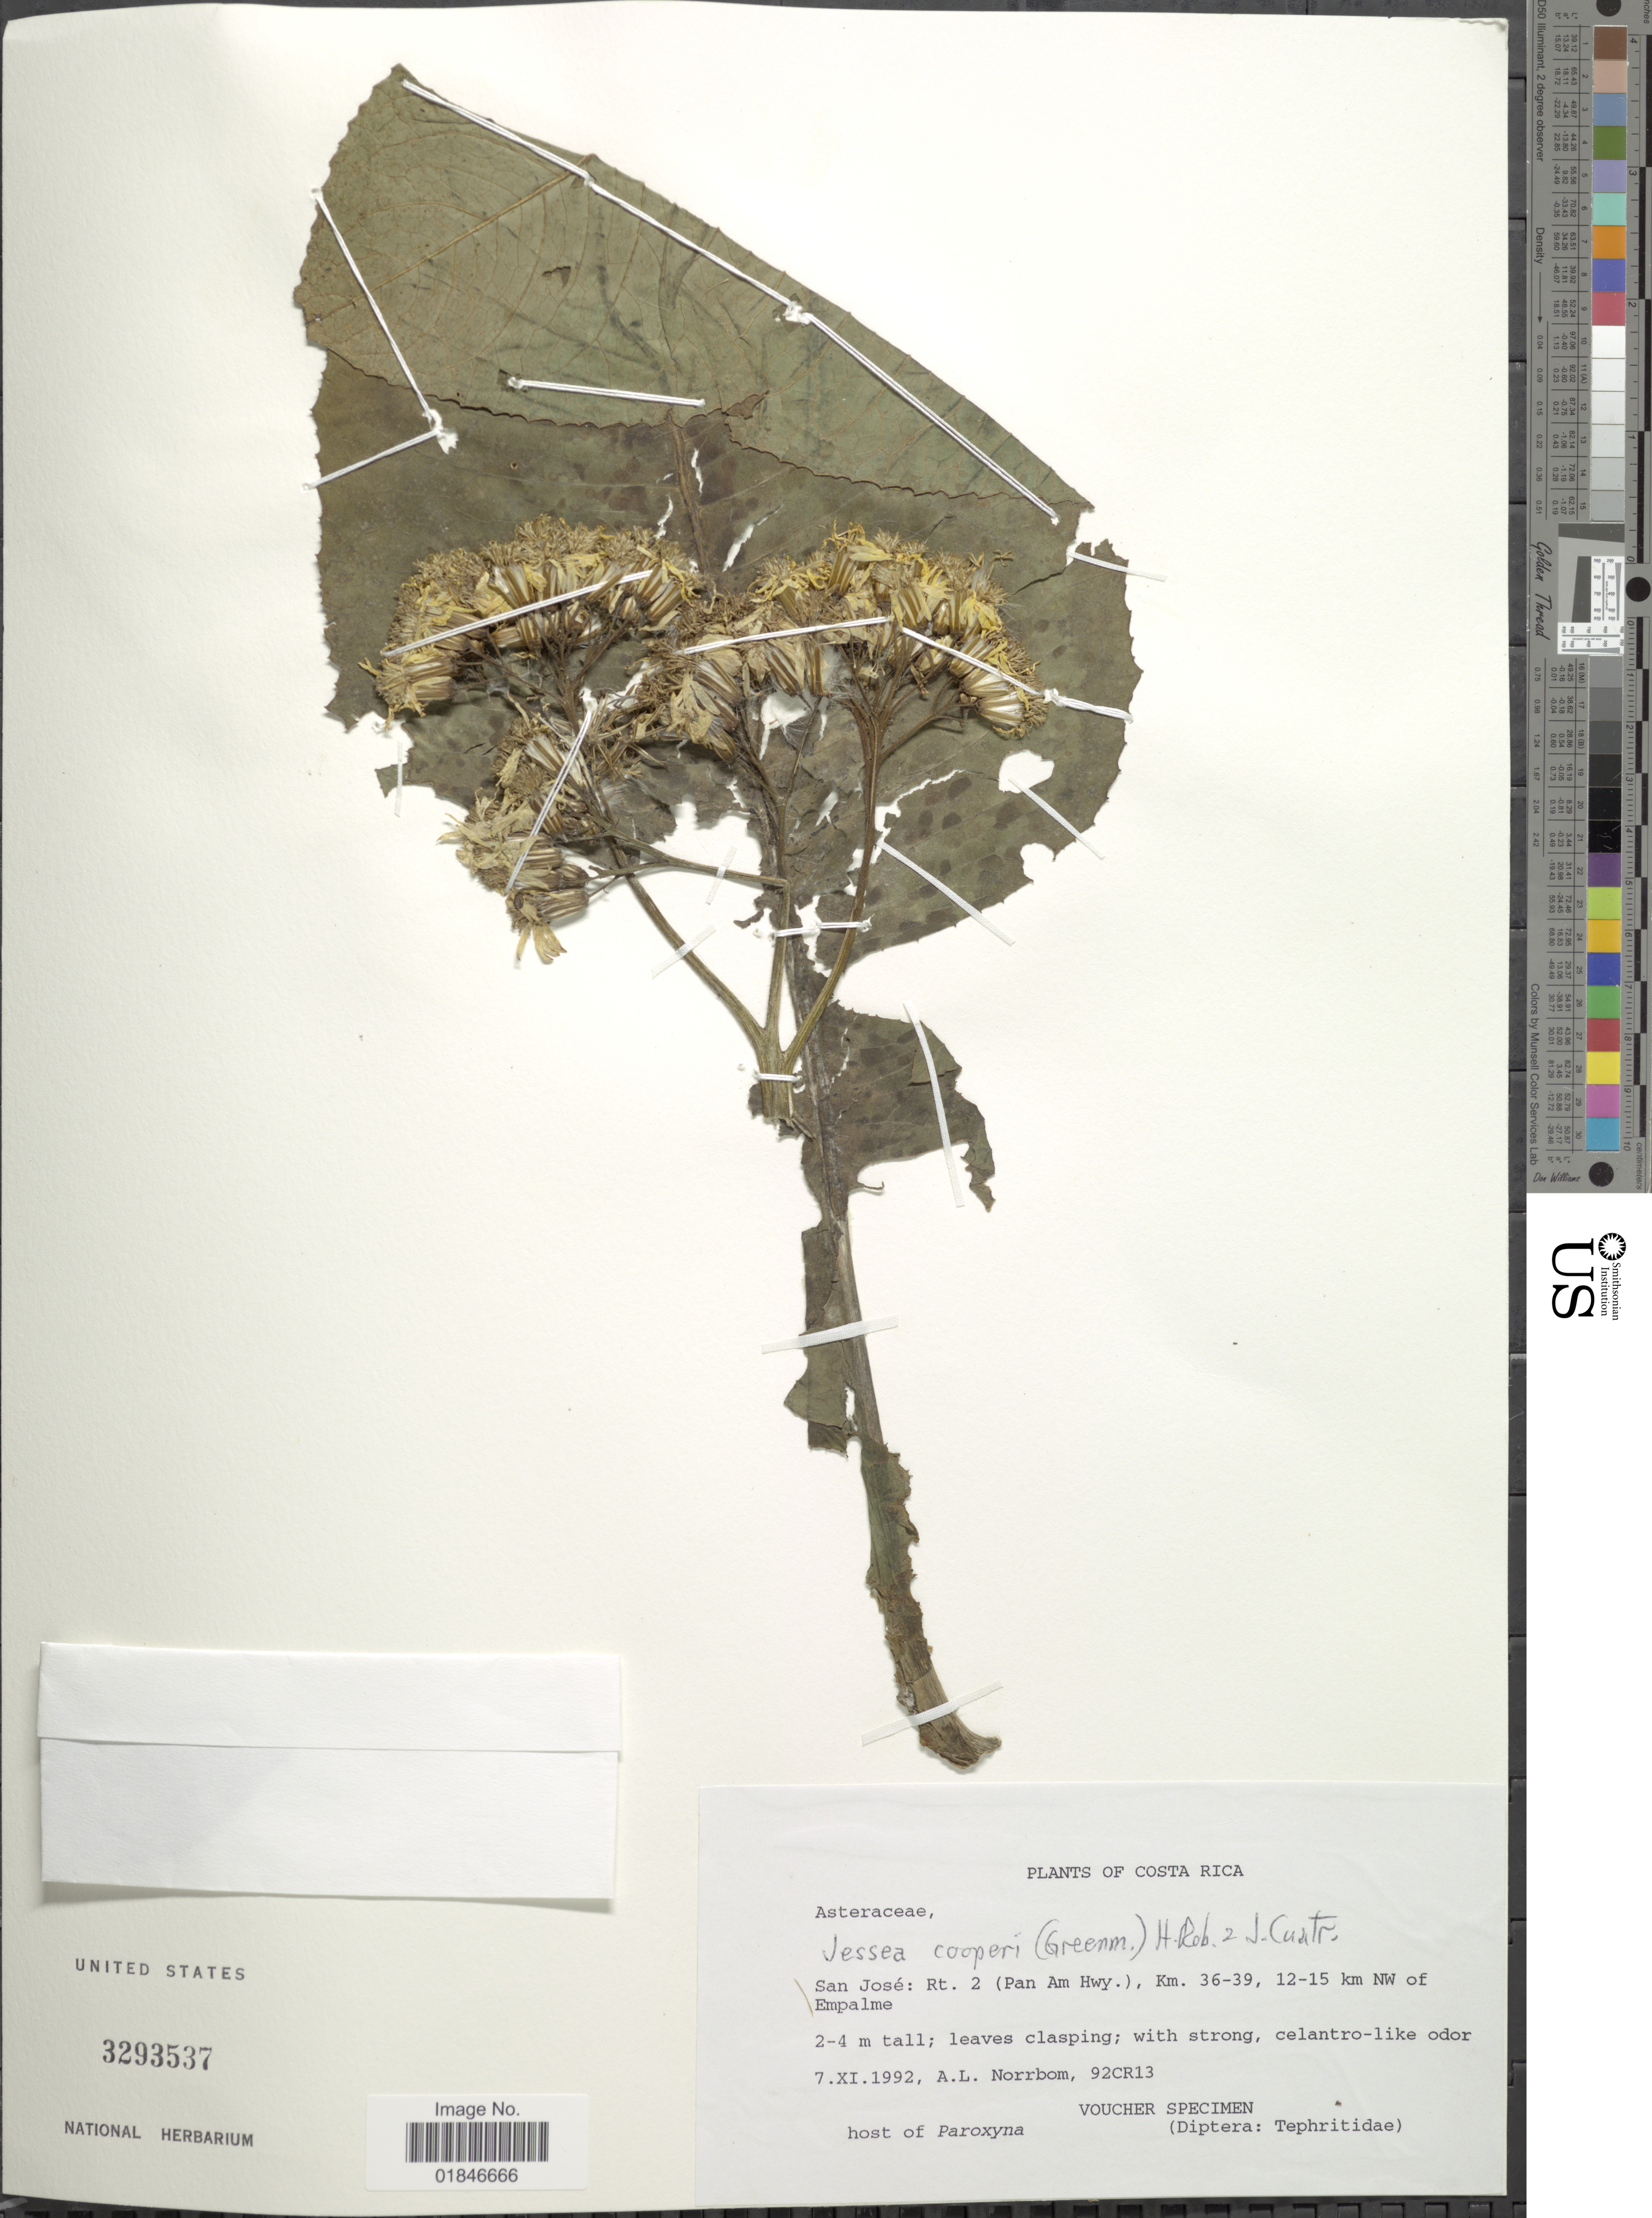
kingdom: Plantae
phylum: Tracheophyta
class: Magnoliopsida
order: Asterales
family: Asteraceae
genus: Jessea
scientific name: Jessea cooperi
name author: (Greenm.) H. Rob. & Cuatrec.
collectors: A. L. Norrbom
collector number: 92CR13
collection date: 1992-11-07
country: Costa Rica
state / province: San José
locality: San Jose,: Rt 2 (Pan Am Hwy, Km 36-39, 12-15 km NW of Empalme.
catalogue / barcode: US 3293537